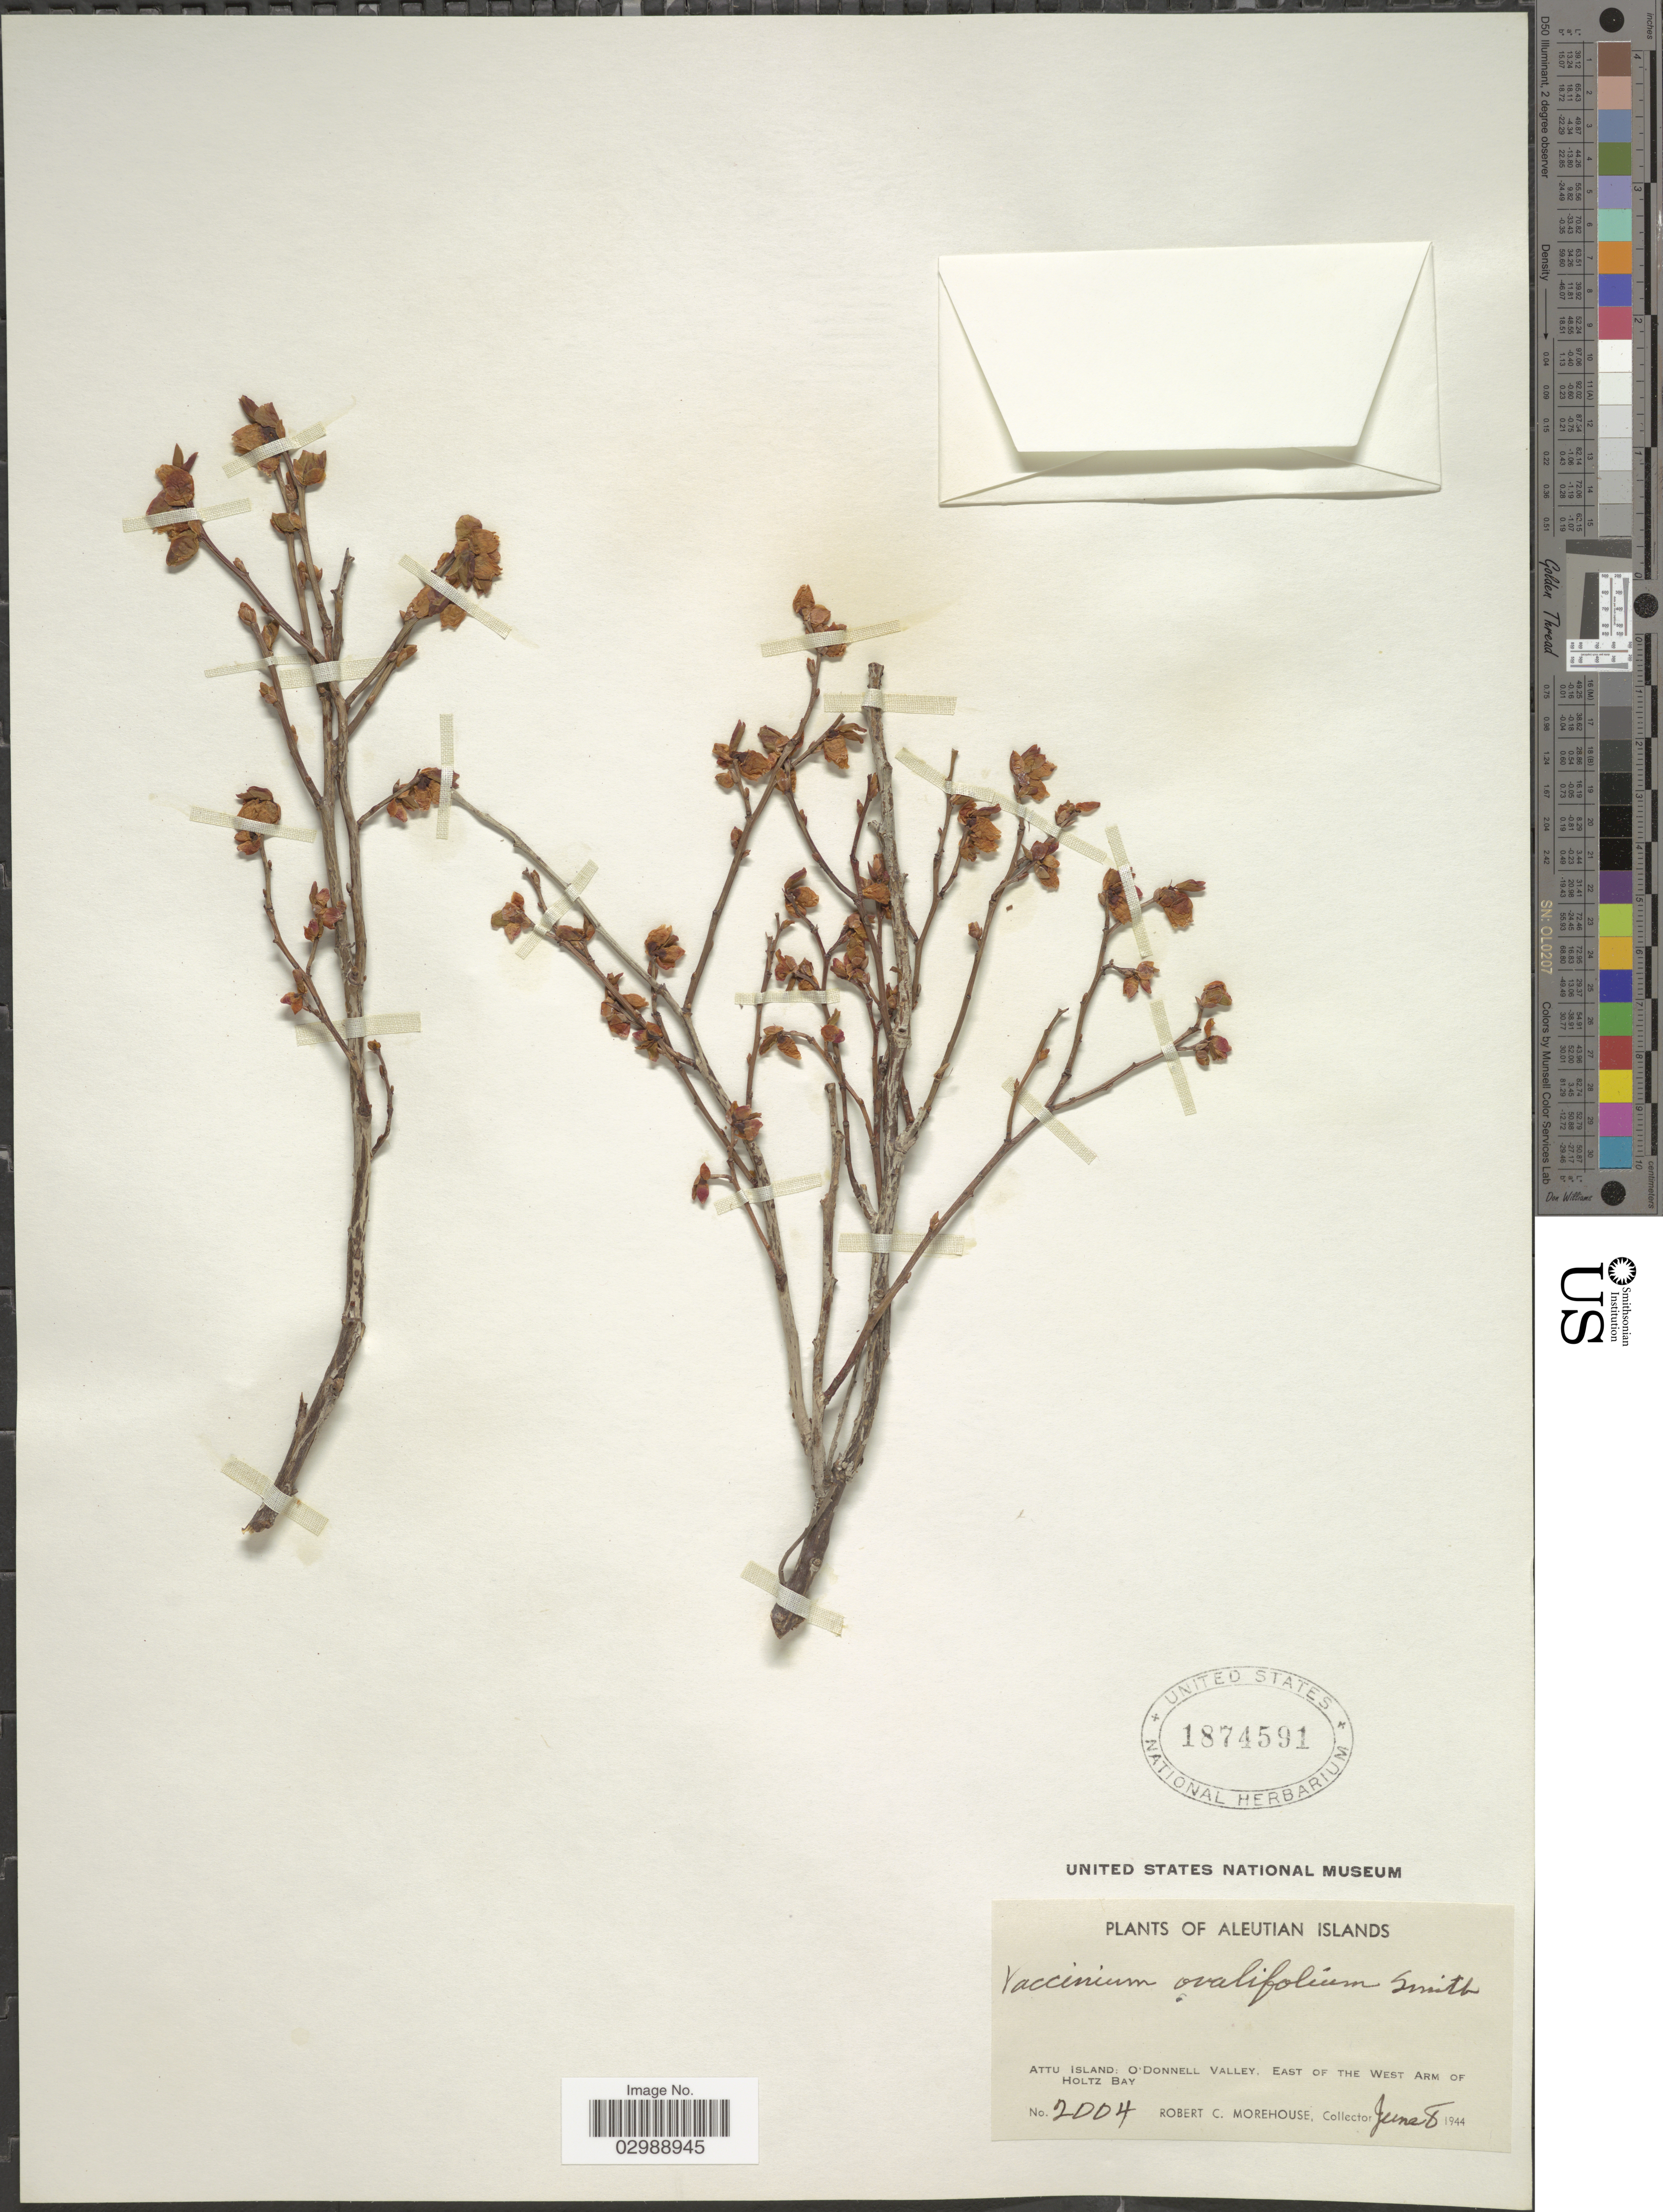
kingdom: Plantae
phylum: Tracheophyta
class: Magnoliopsida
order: Ericales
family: Ericaceae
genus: Vaccinium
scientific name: Vaccinium ovalifolium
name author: Sm.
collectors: R. Morehouse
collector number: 2004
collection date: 1944-06-08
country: United States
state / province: Alaska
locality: Aleutian Islands. Attu Island: O'Donnell Valley, east of the West Arm of Holtz Bay.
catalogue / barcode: US 1874591